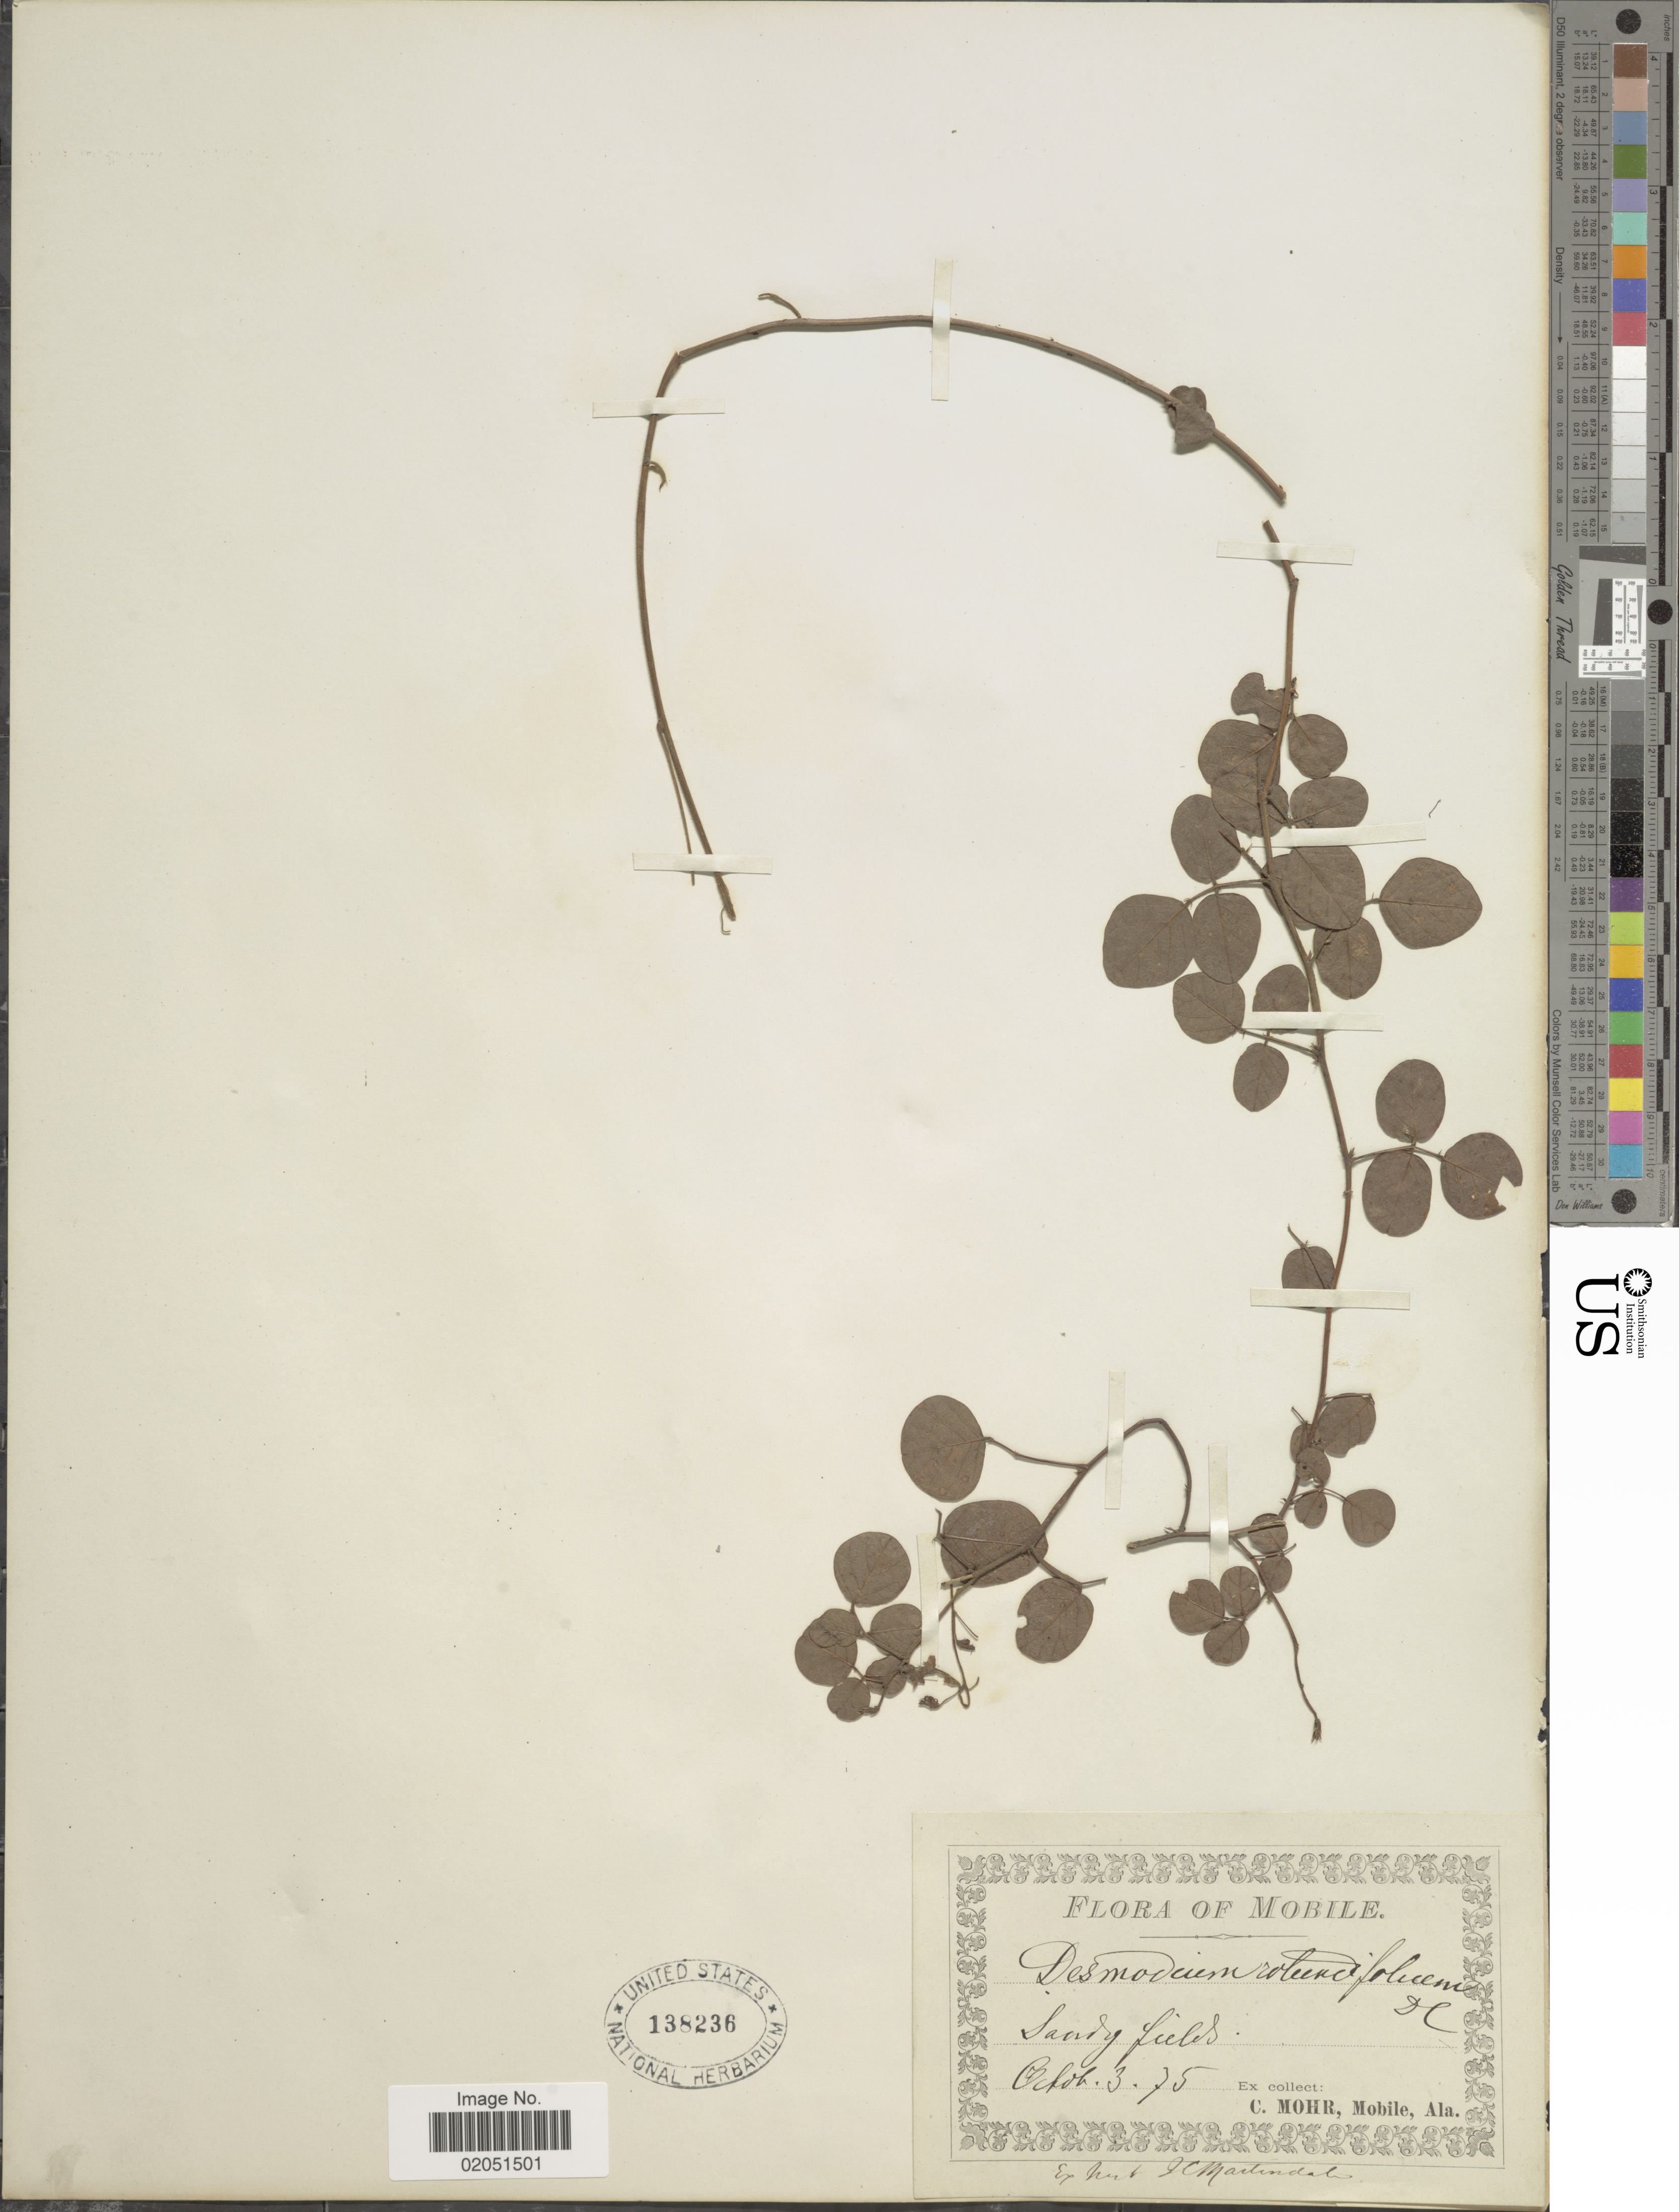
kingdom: Plantae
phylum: Tracheophyta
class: Magnoliopsida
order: Fabales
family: Fabaceae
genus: Desmodium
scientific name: Desmodium rotundifolium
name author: DC.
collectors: C. T. Mohr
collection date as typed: Transcribed d/m/y: 3/10/75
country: United States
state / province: New Jersey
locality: Sandy fields, Mobile.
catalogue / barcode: US 138236